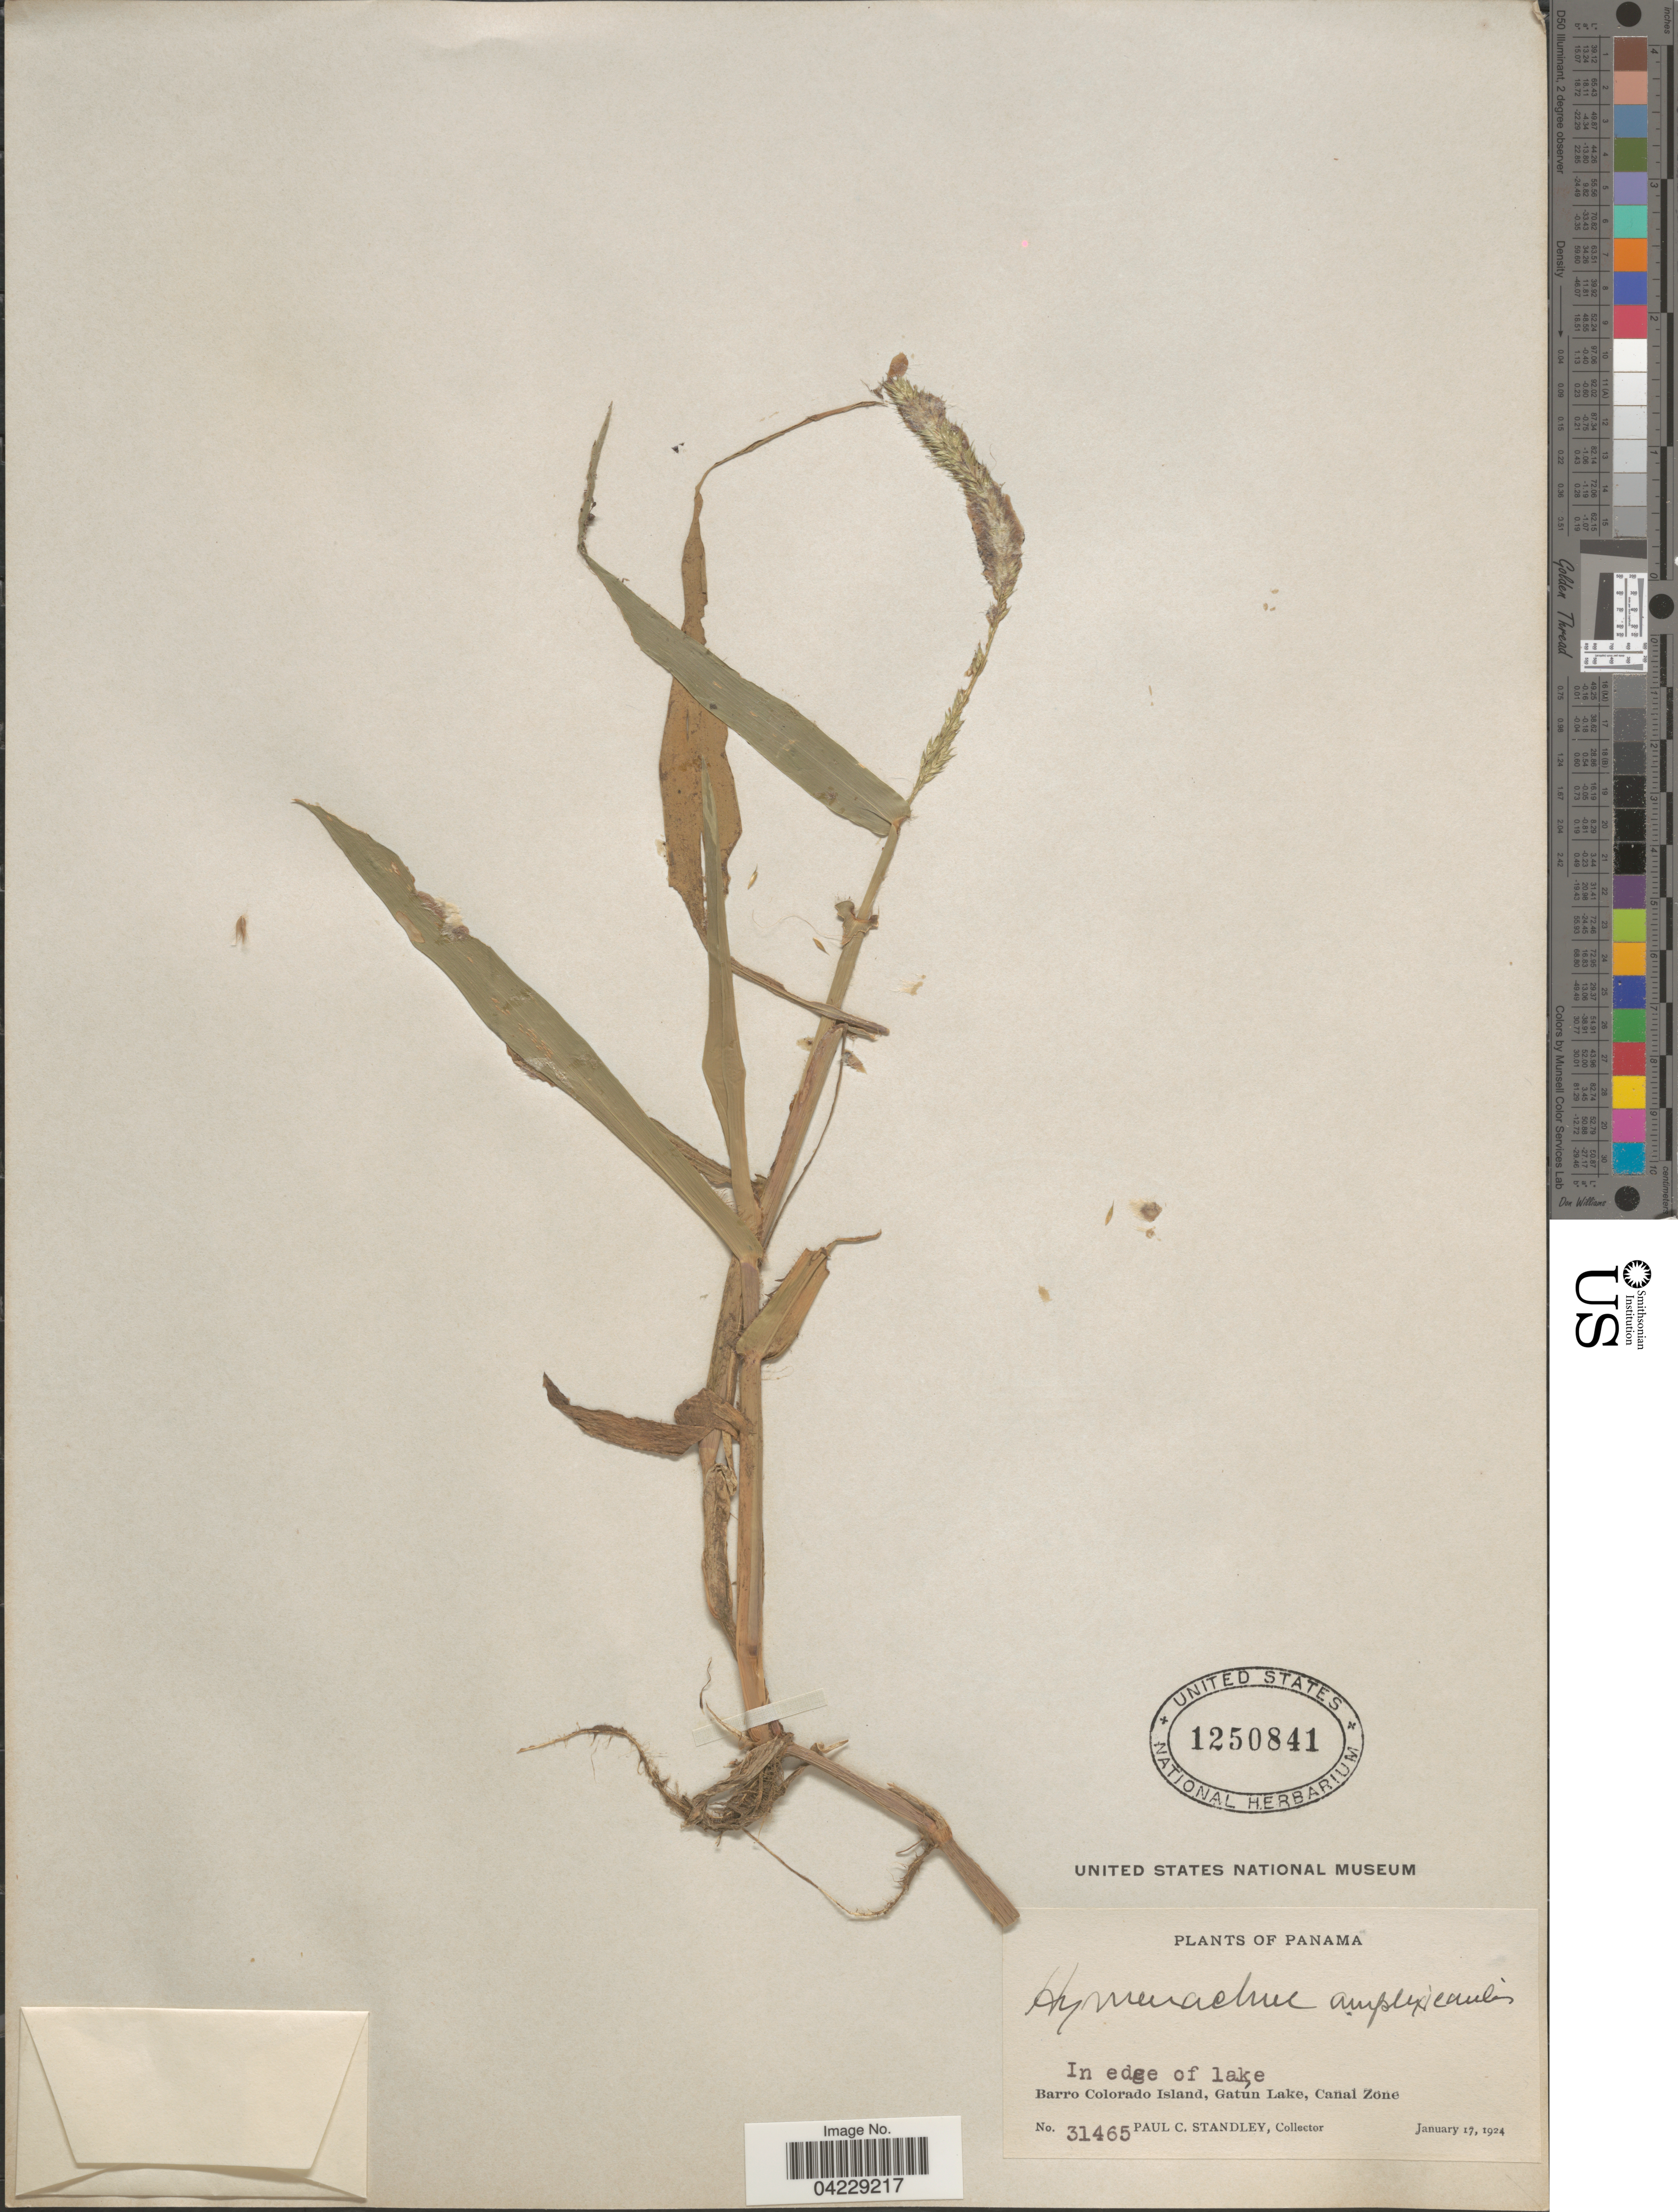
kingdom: Plantae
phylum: Tracheophyta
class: Liliopsida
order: Poales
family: Poaceae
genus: Hymenachne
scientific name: Hymenachne amplexicaulis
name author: (Rudge) Nees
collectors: P. C. Standley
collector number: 31465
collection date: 1924-01-17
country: Panama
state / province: Panamá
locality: Barro Colorado Island, Gatún Lake, Canal Zone.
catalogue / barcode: US 1250841